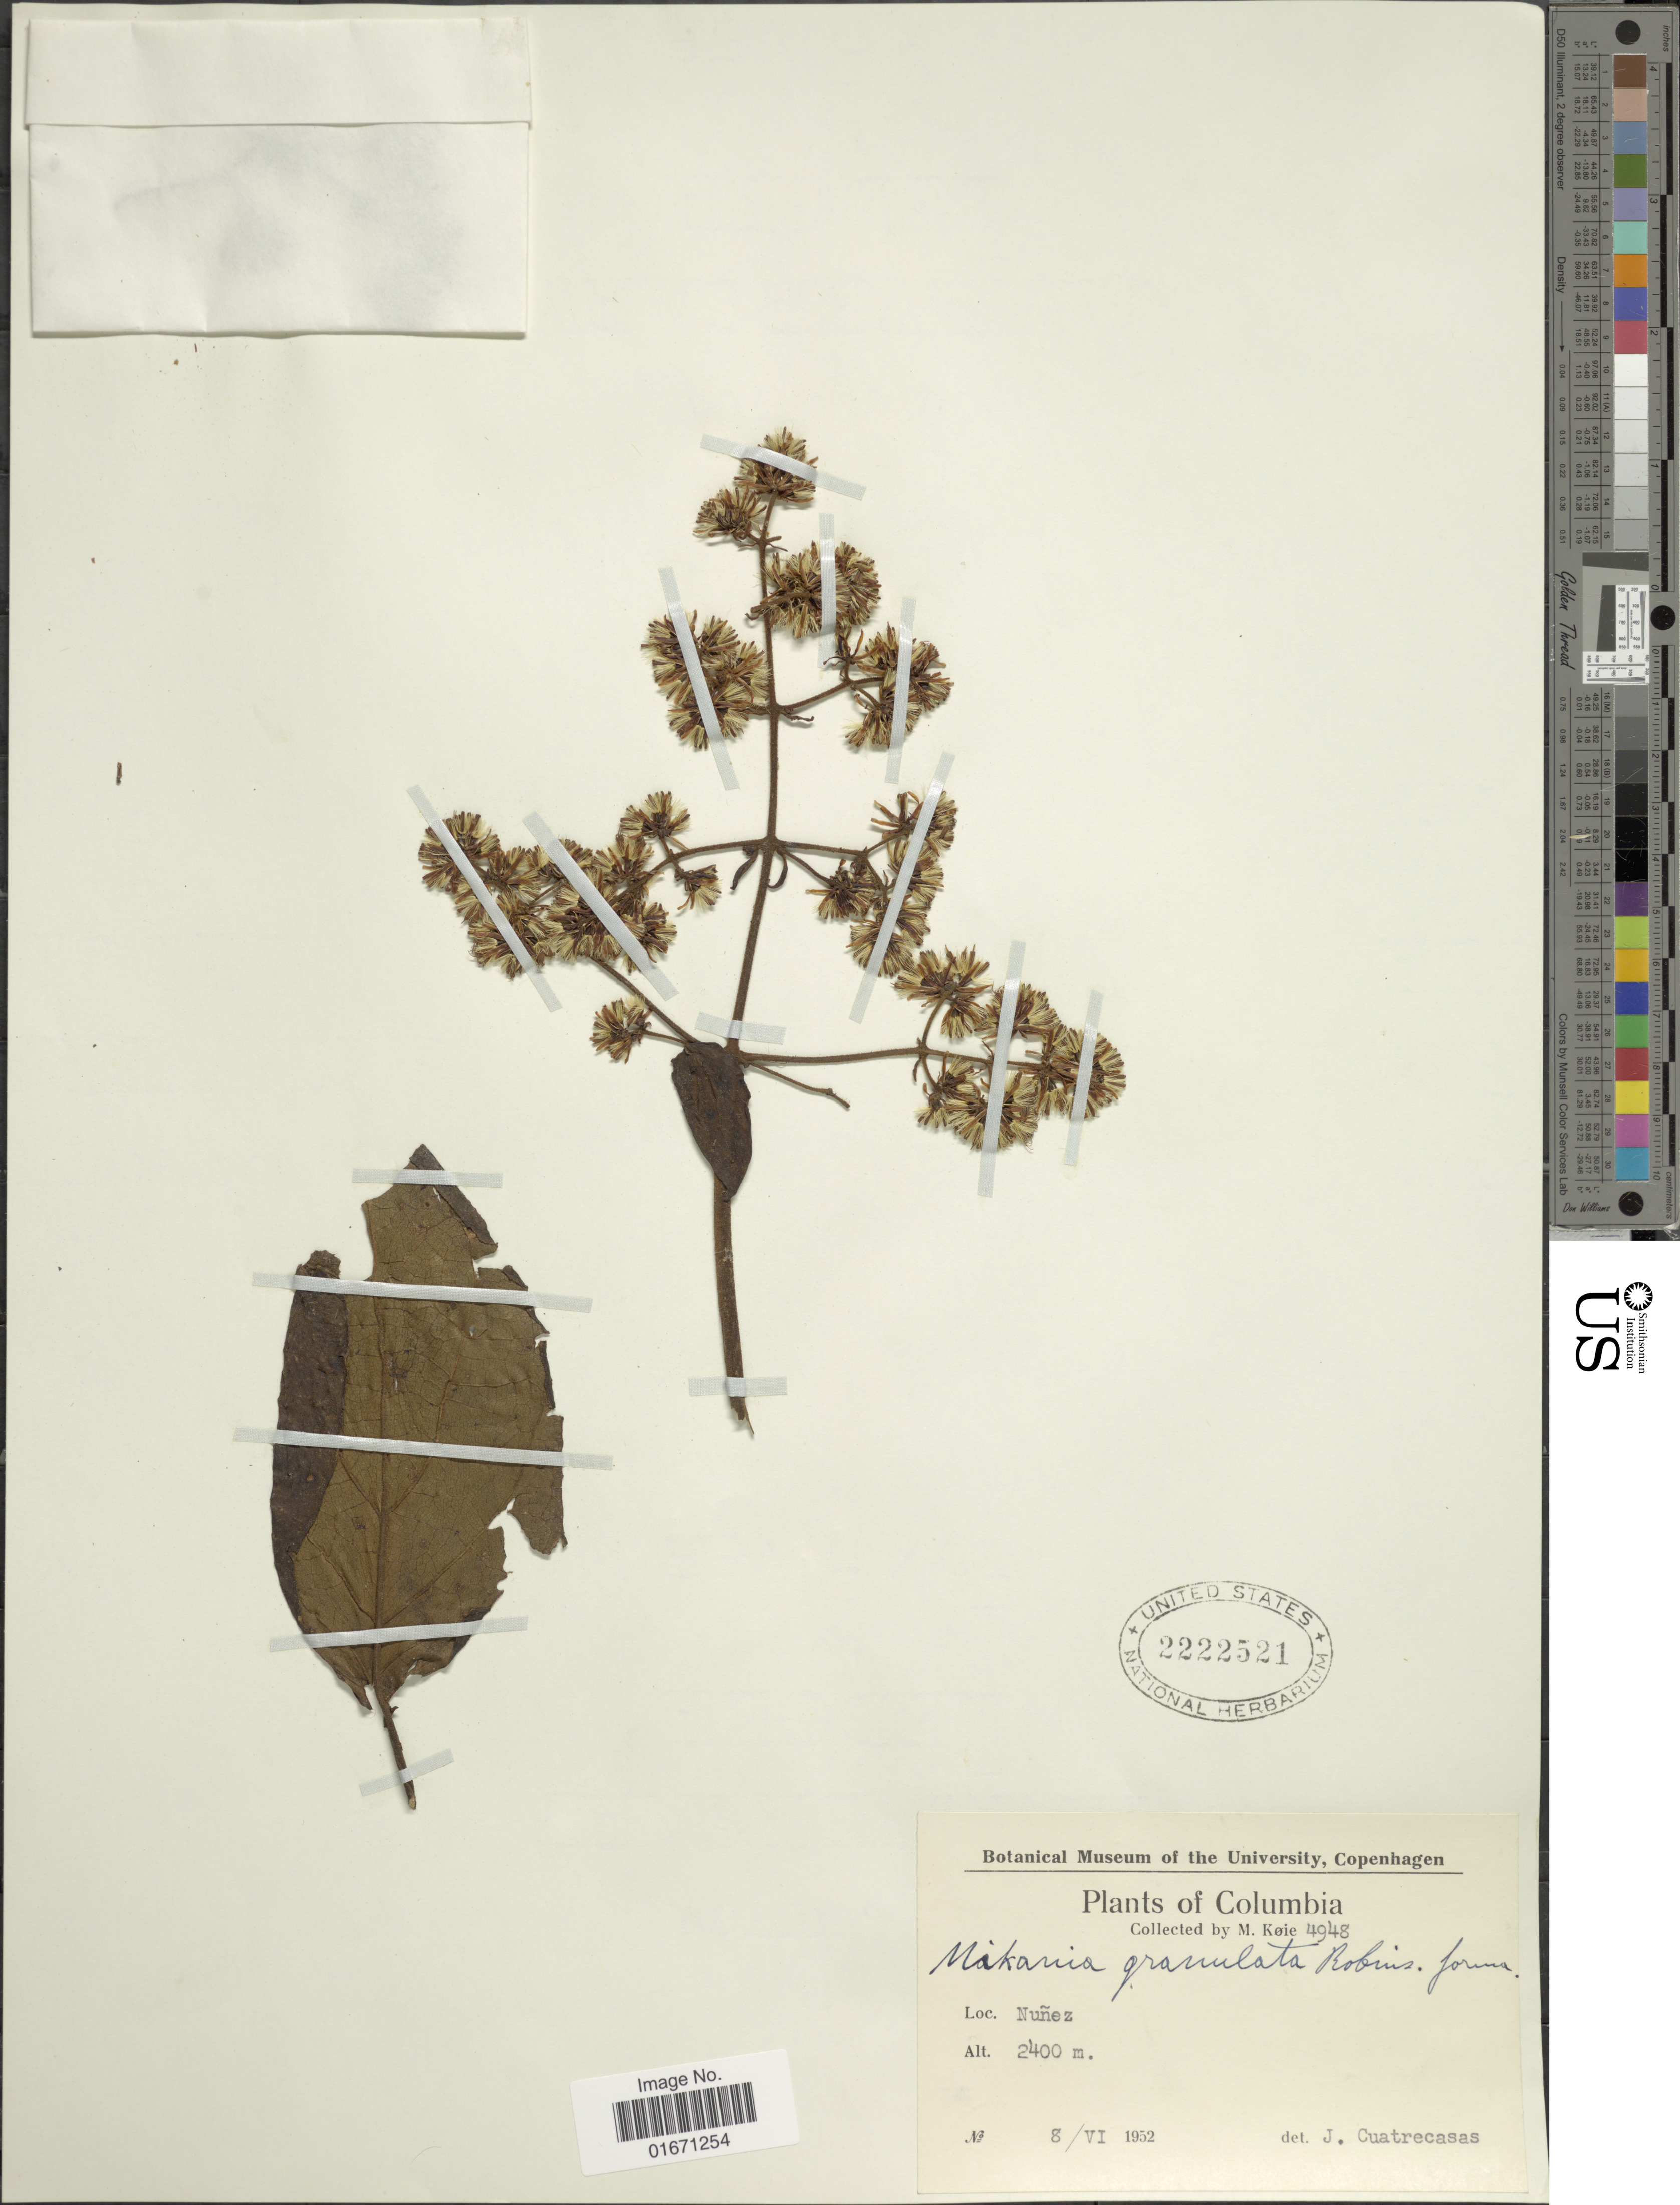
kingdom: Plantae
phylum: Tracheophyta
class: Magnoliopsida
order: Asterales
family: Asteraceae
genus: Mikania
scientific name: Mikania jamesonii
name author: B.L. Rob.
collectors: M. Köie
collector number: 4948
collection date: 1952-06-08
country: Colombia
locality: Nunez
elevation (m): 2400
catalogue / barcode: US 2222521